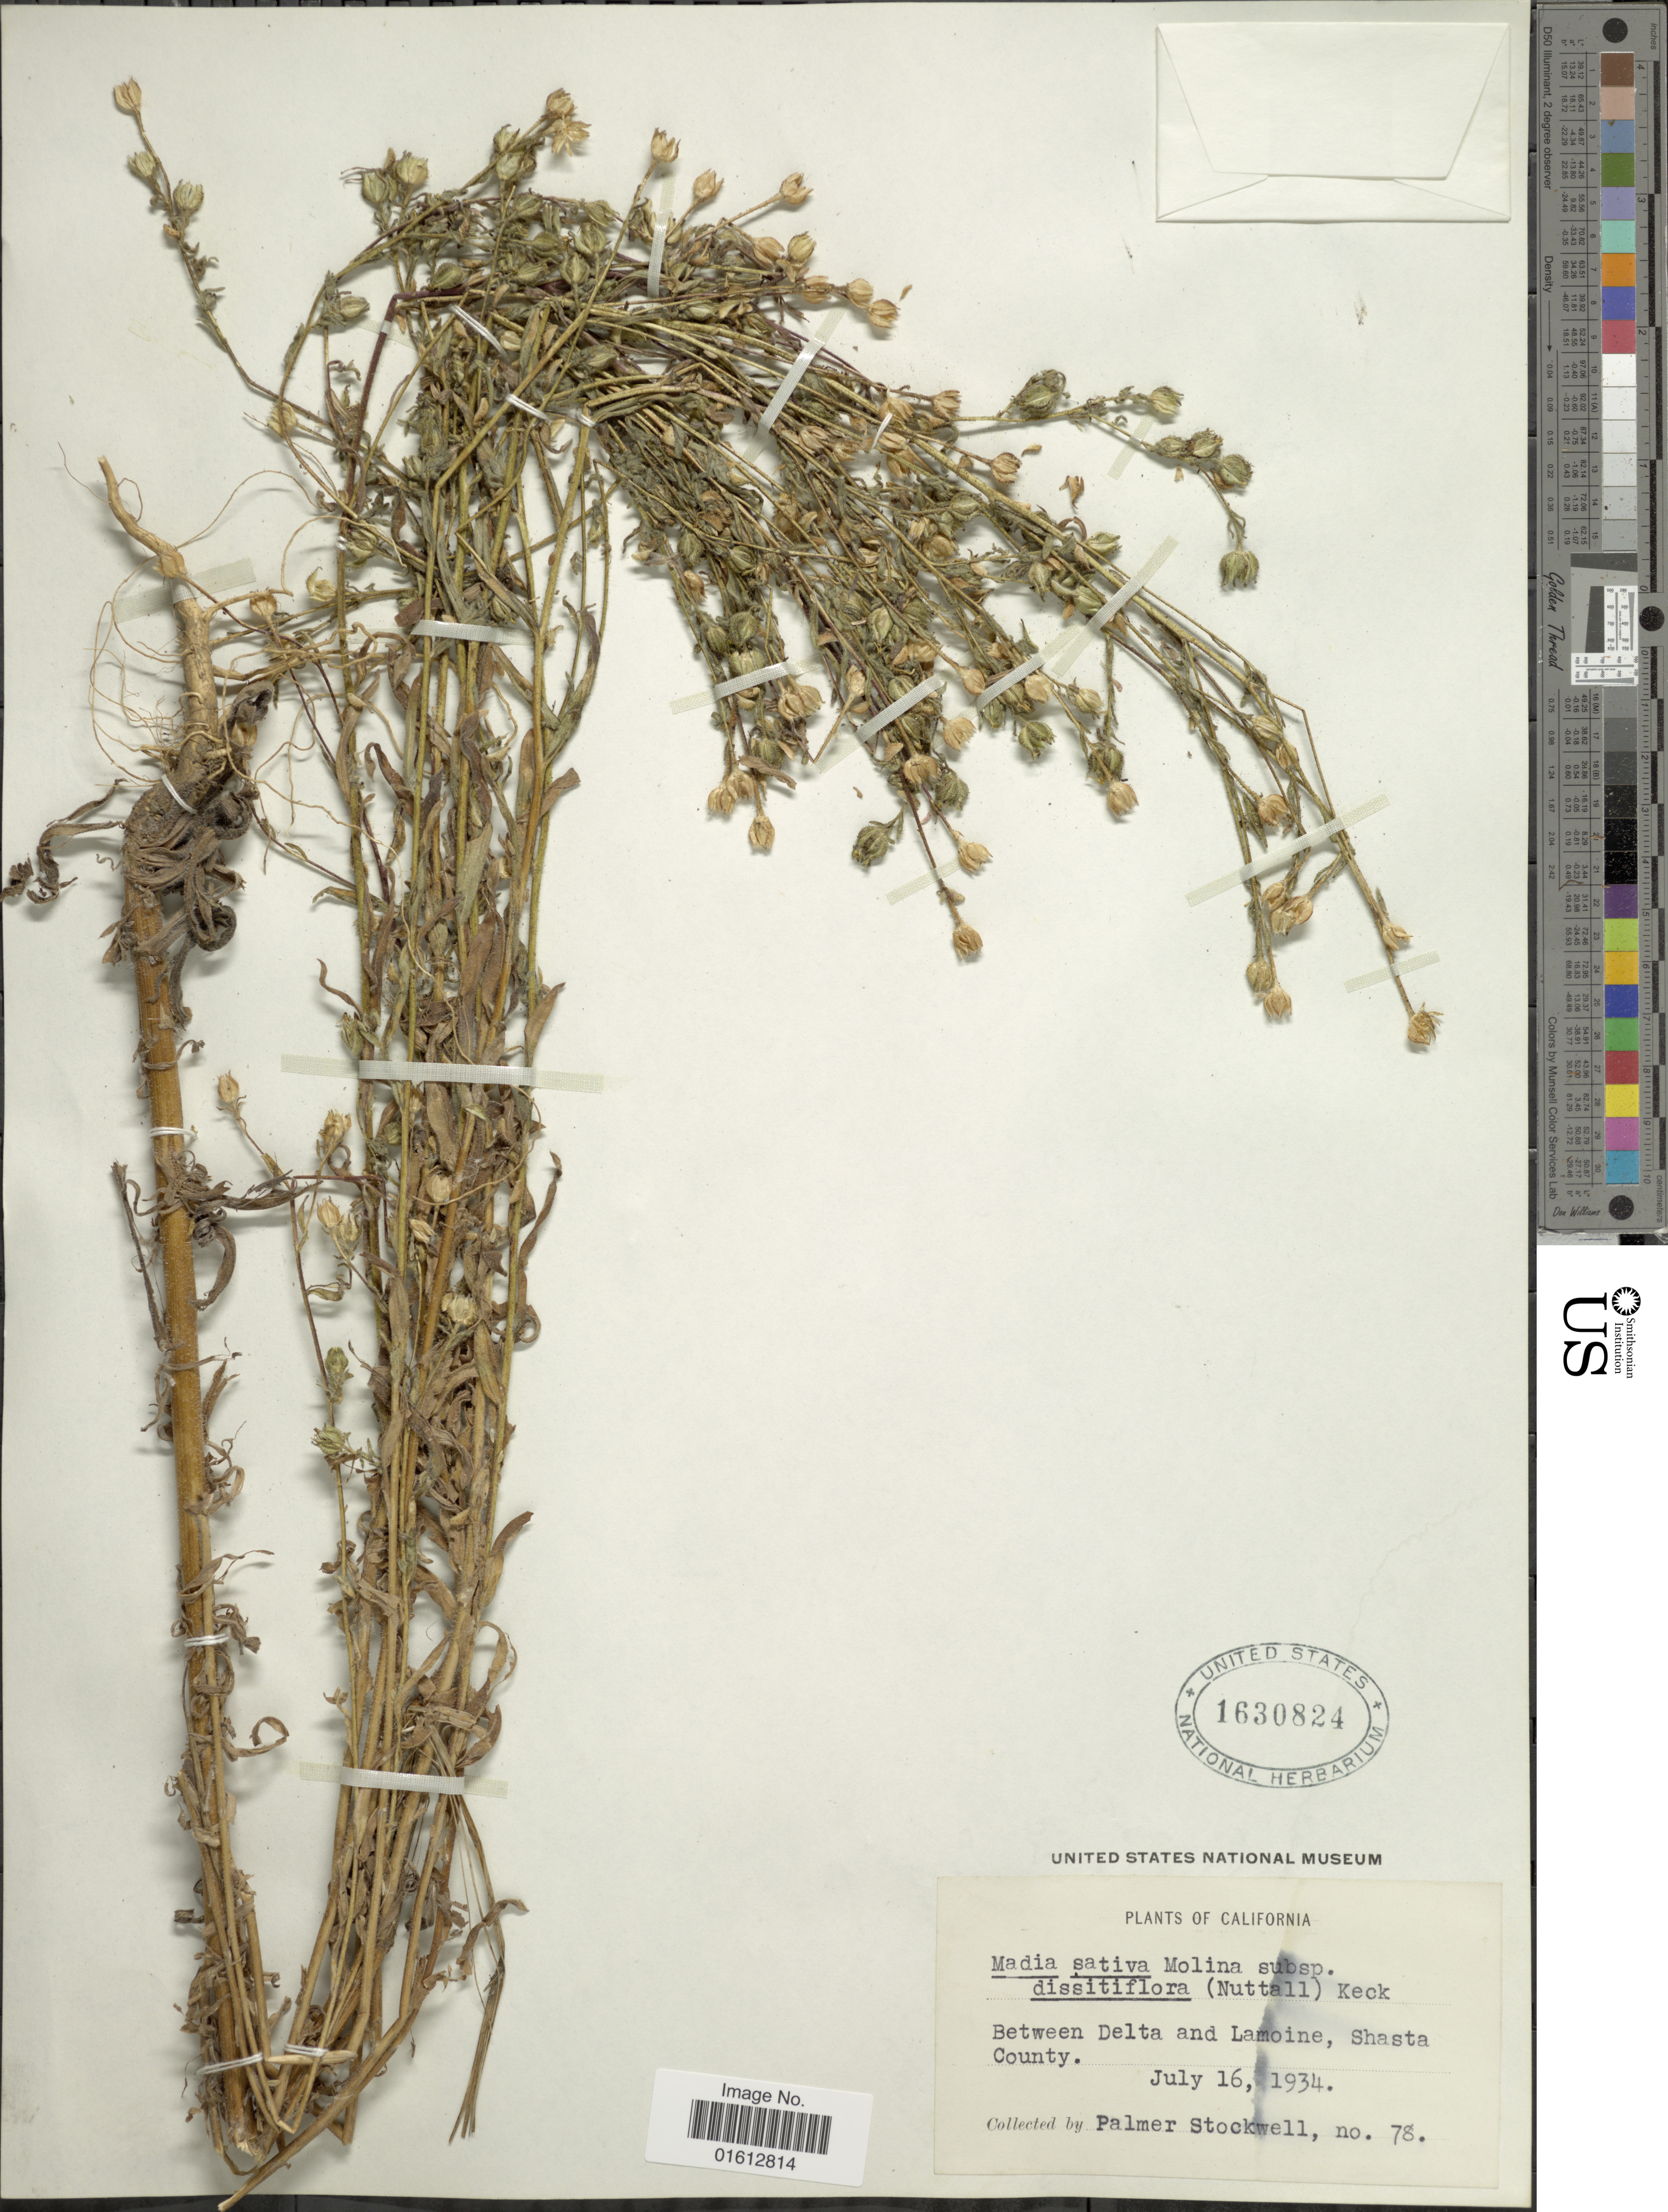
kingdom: Plantae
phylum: Tracheophyta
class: Magnoliopsida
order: Asterales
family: Asteraceae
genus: Madia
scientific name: Madia gracilis subsp. gracilis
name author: (Sm.) D.D. Keck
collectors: P. Stockwell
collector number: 78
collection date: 1934-07-16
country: United States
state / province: California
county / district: Shasta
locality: California, between Delta and Lamoine, Shasta County.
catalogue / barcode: US 1630824